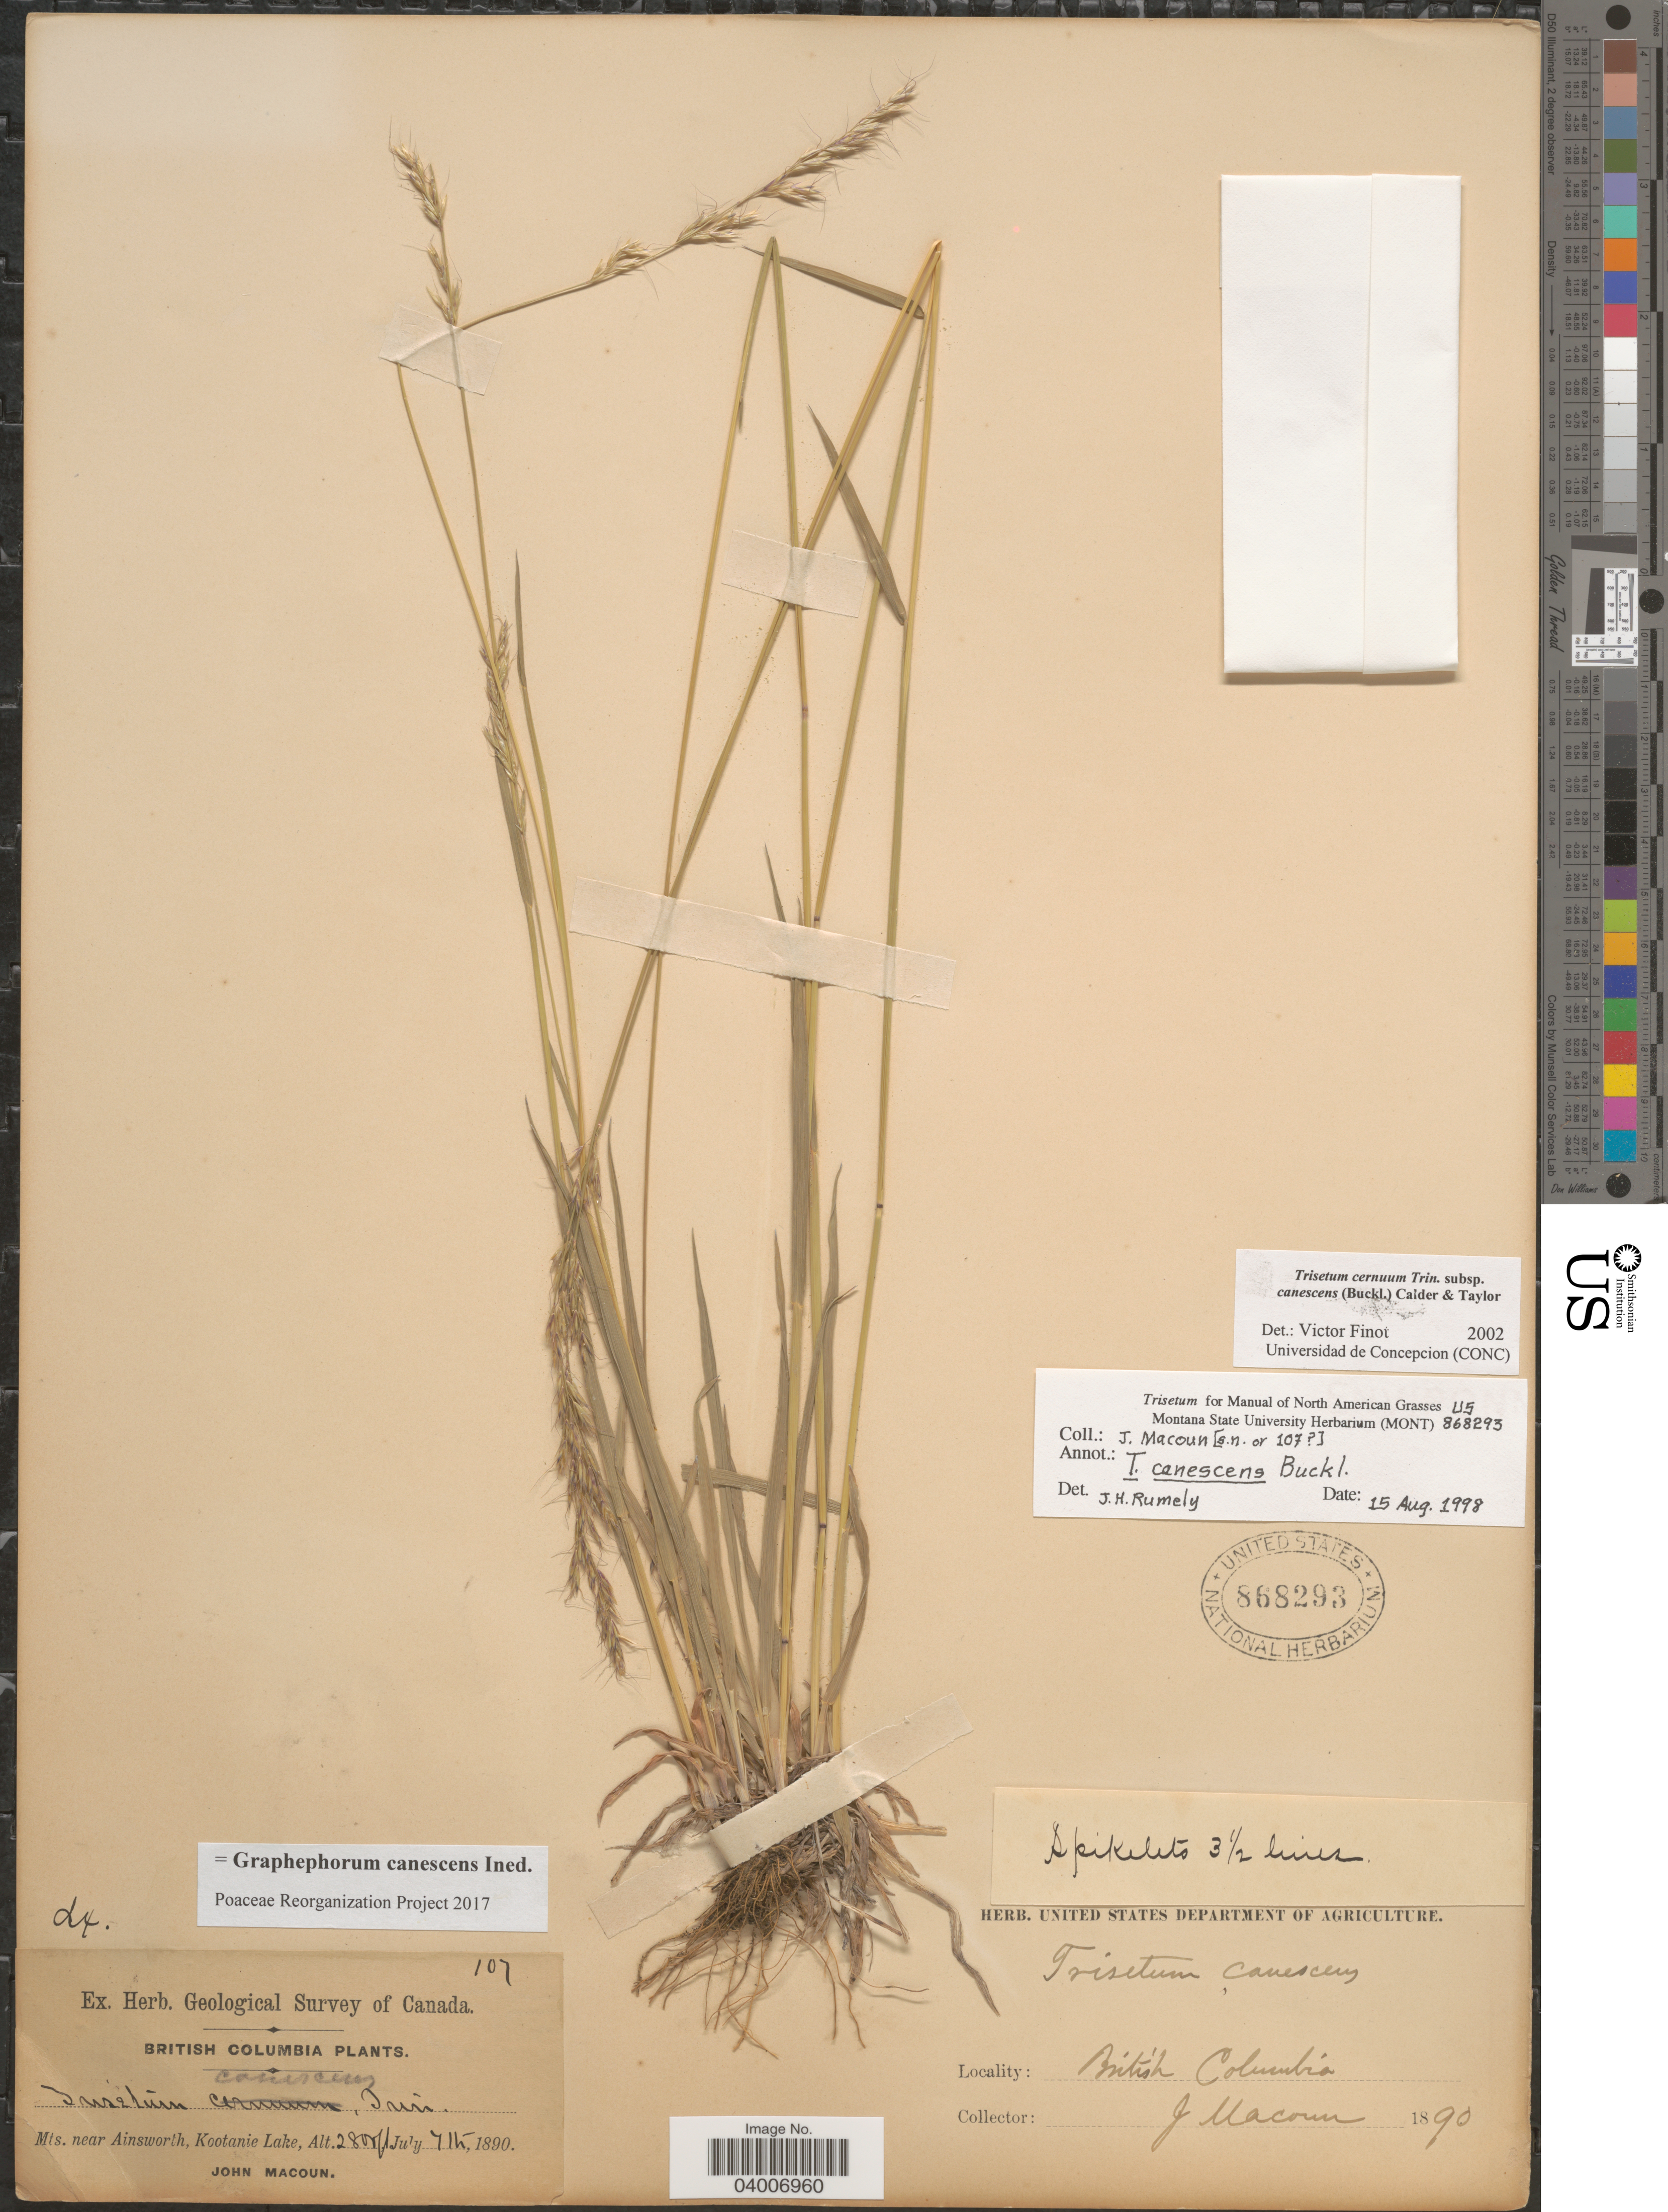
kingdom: Plantae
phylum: Tracheophyta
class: Liliopsida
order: Poales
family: Poaceae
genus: Graphephorum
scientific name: Graphephorum canescens ined.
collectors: J. Macoun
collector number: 107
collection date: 1890-07-07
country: Canada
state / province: British Columbia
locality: Mts. near Ainsworth, Kootanie Lake.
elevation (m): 853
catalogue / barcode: US 868293